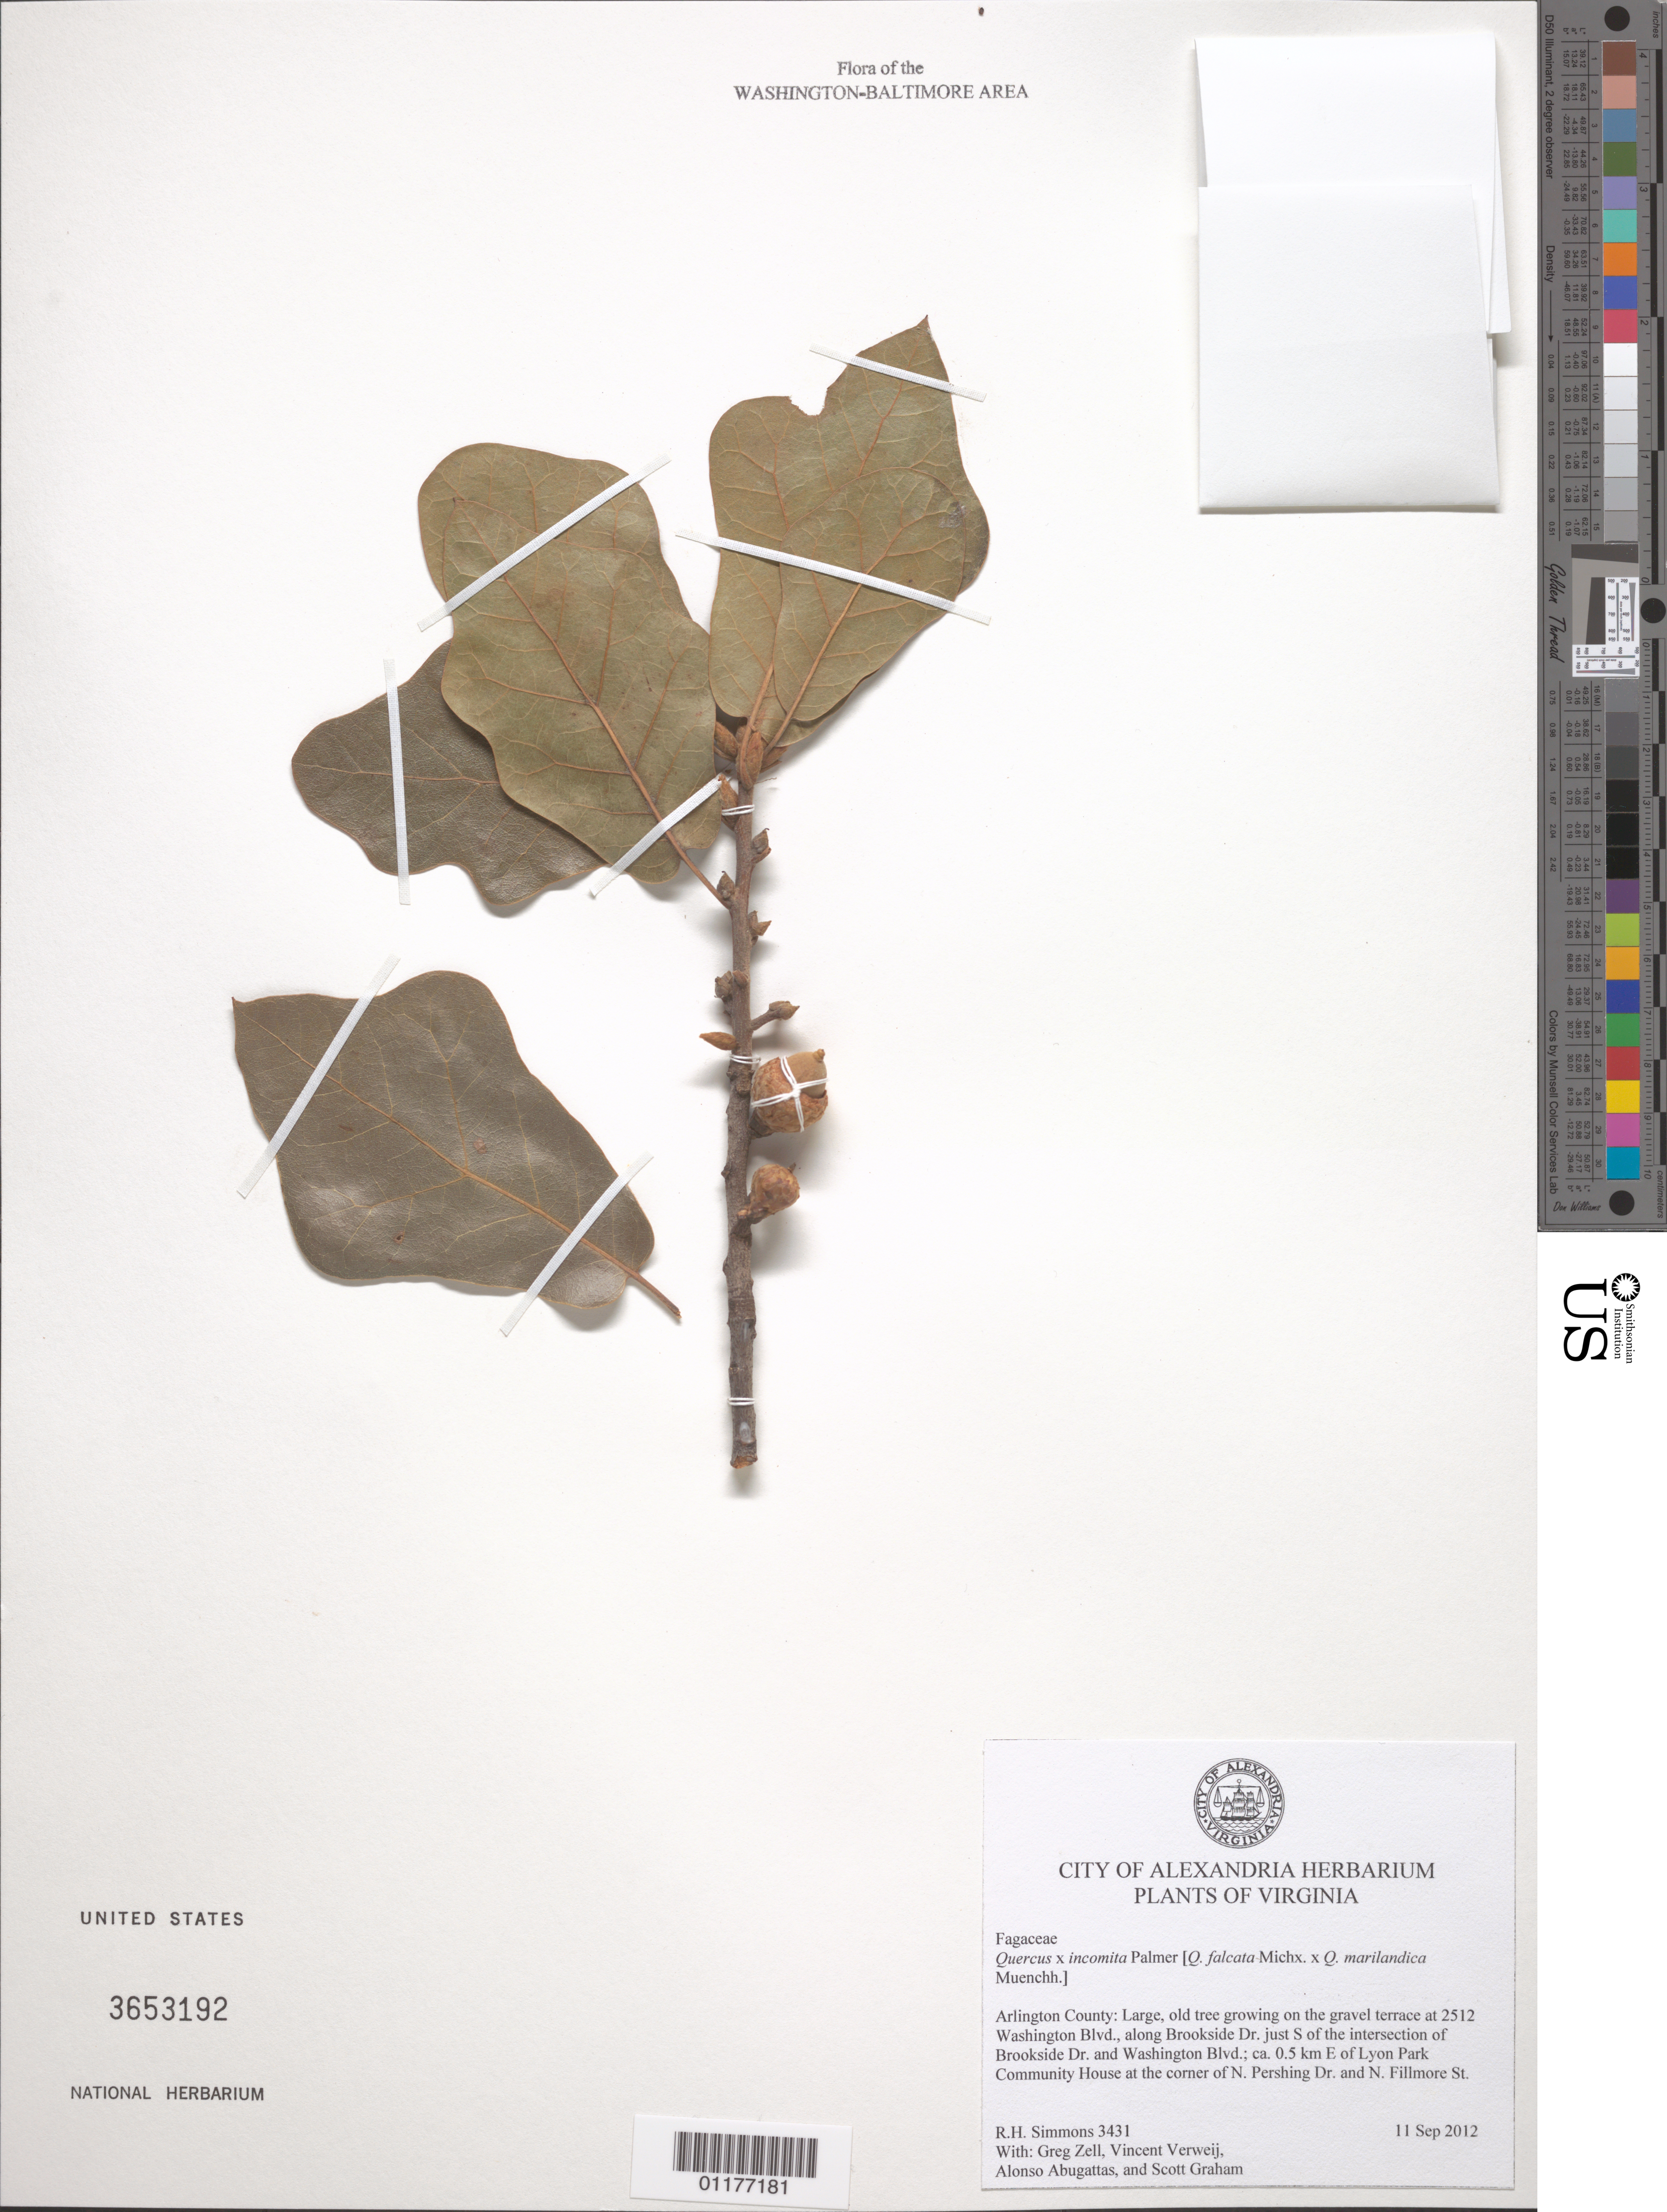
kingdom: Plantae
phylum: Tracheophyta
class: Magnoliopsida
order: Fagales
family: Fagaceae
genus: Quercus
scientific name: Quercus x incomita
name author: E.J. Palmer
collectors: R. H. Simmons, G. Zell, V. Verweij, A. Abugattas & S. Graham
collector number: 3431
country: United States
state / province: Virginia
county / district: Fairfax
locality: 2512 Washington Blvd., along Brookside Dr., E of Lyon Park Community House at the corner of N Pershing Dr. and N Fillmore St.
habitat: on gravel terrace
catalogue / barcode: US 3653192